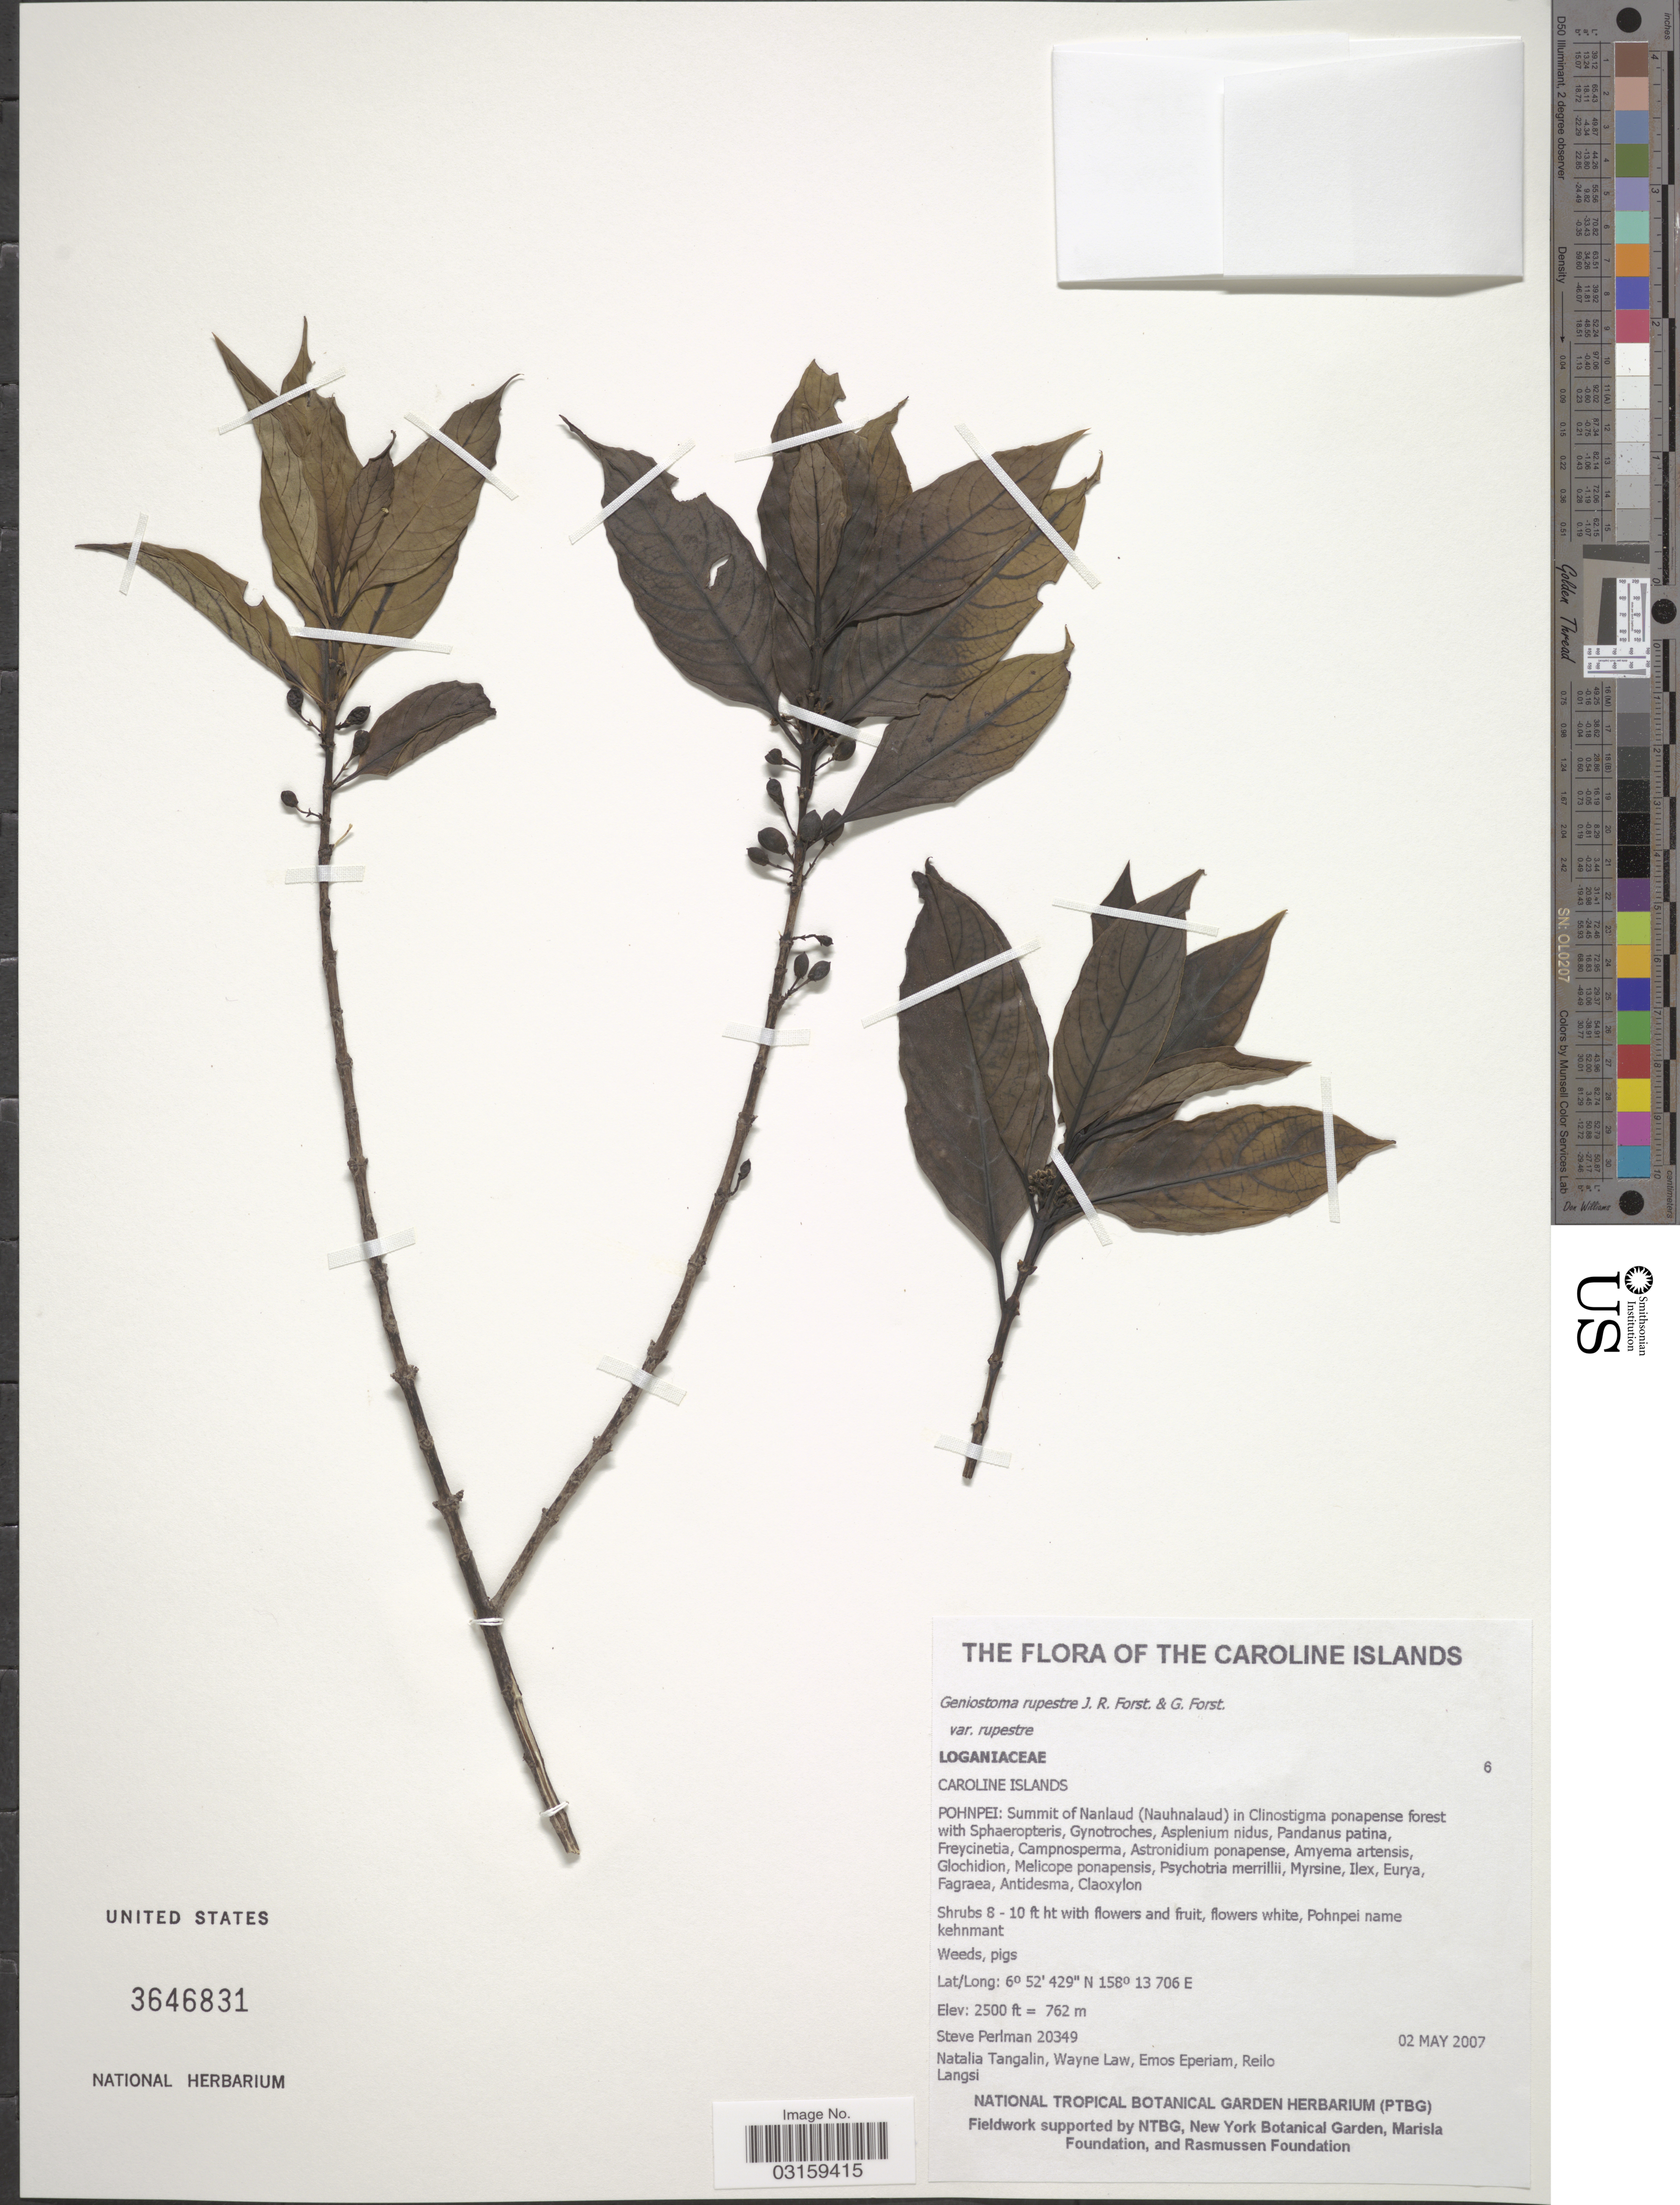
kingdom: Plantae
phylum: Tracheophyta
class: Magnoliopsida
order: Gentianales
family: Loganiaceae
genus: Geniostoma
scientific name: Geniostoma rupestre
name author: J.R. Forst. & G. Forst.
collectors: S. Perlman, N. Tangalin, W. Law, E. Eperiam & L. Reilo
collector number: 20349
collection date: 2007-05-02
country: Micronesia, Federated States of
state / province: Pohnpei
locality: The Caroline Islands. Summit of Nanlaud (Nauhnalaud).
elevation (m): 762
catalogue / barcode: US 3646831